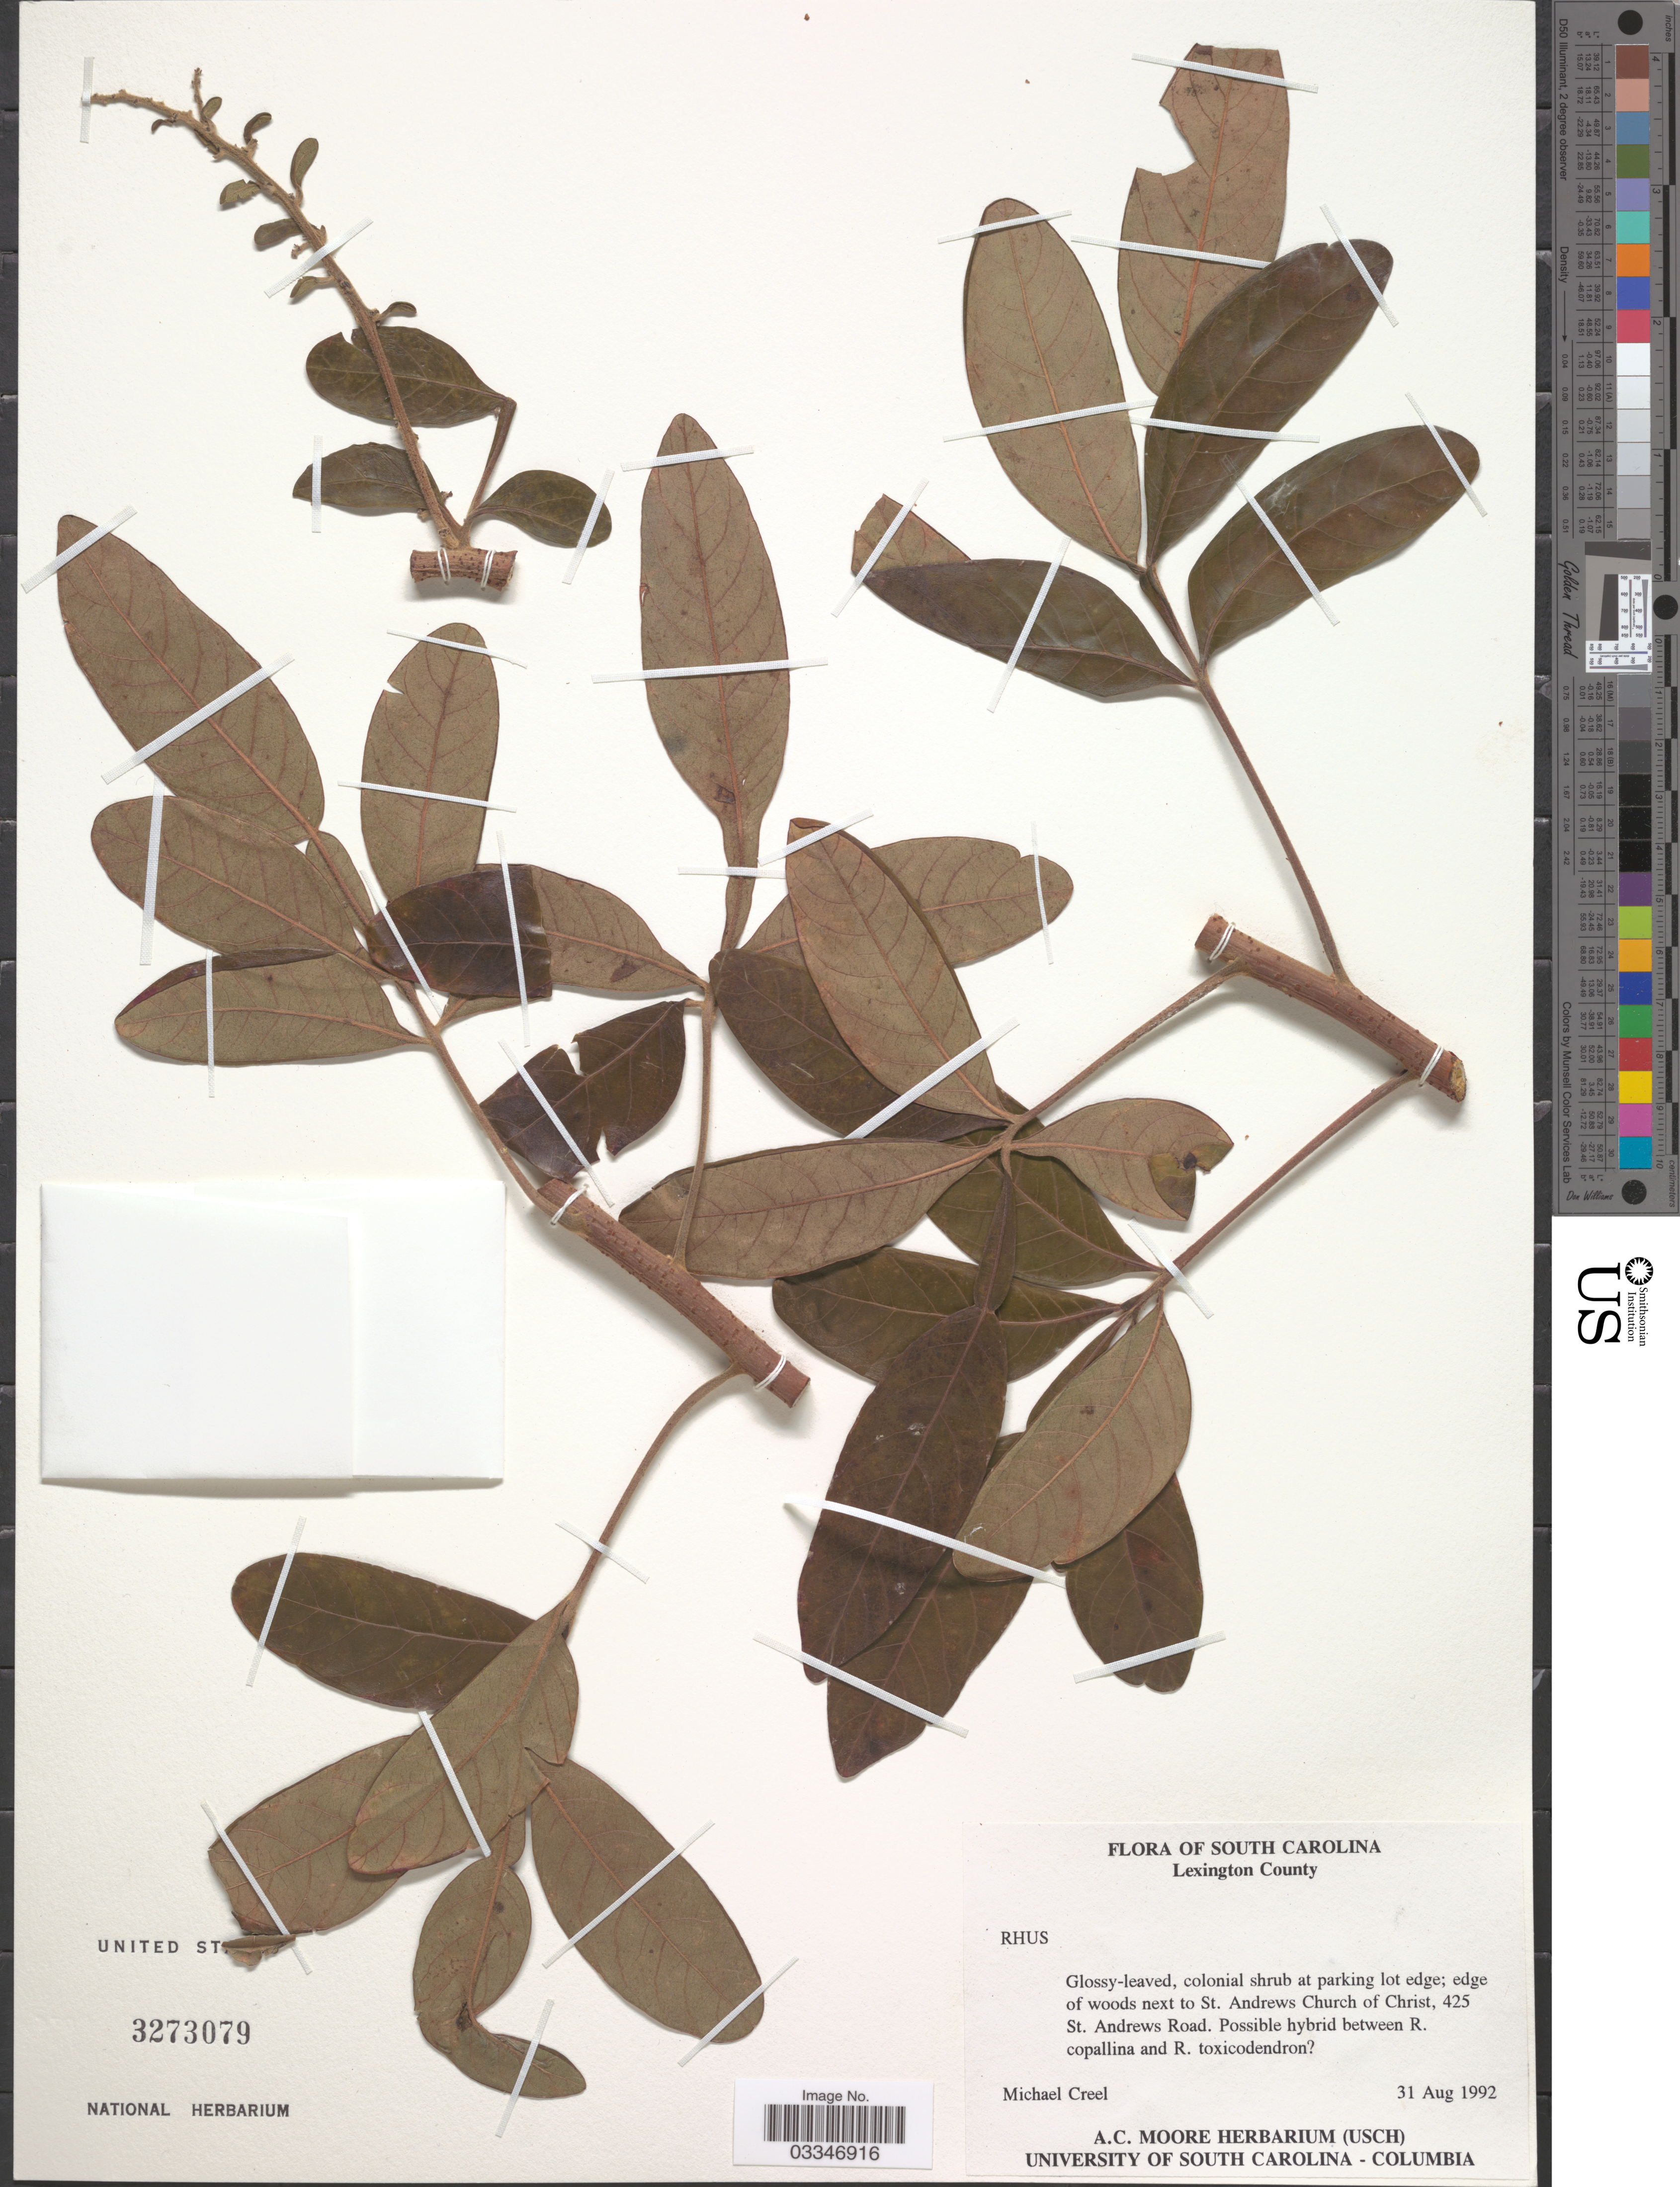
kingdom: Plantae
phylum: Tracheophyta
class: Magnoliopsida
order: Sapindales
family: Anacardiaceae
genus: Rhus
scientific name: Rhus copallinum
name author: L.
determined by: Mitchell, John D.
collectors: M. Creel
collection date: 1992-08-31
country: United States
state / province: South Carolina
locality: Lexington County, egde of woods next to St. Andrews Church of Christ, 425 St. Andrews Road.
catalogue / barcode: US 3273079